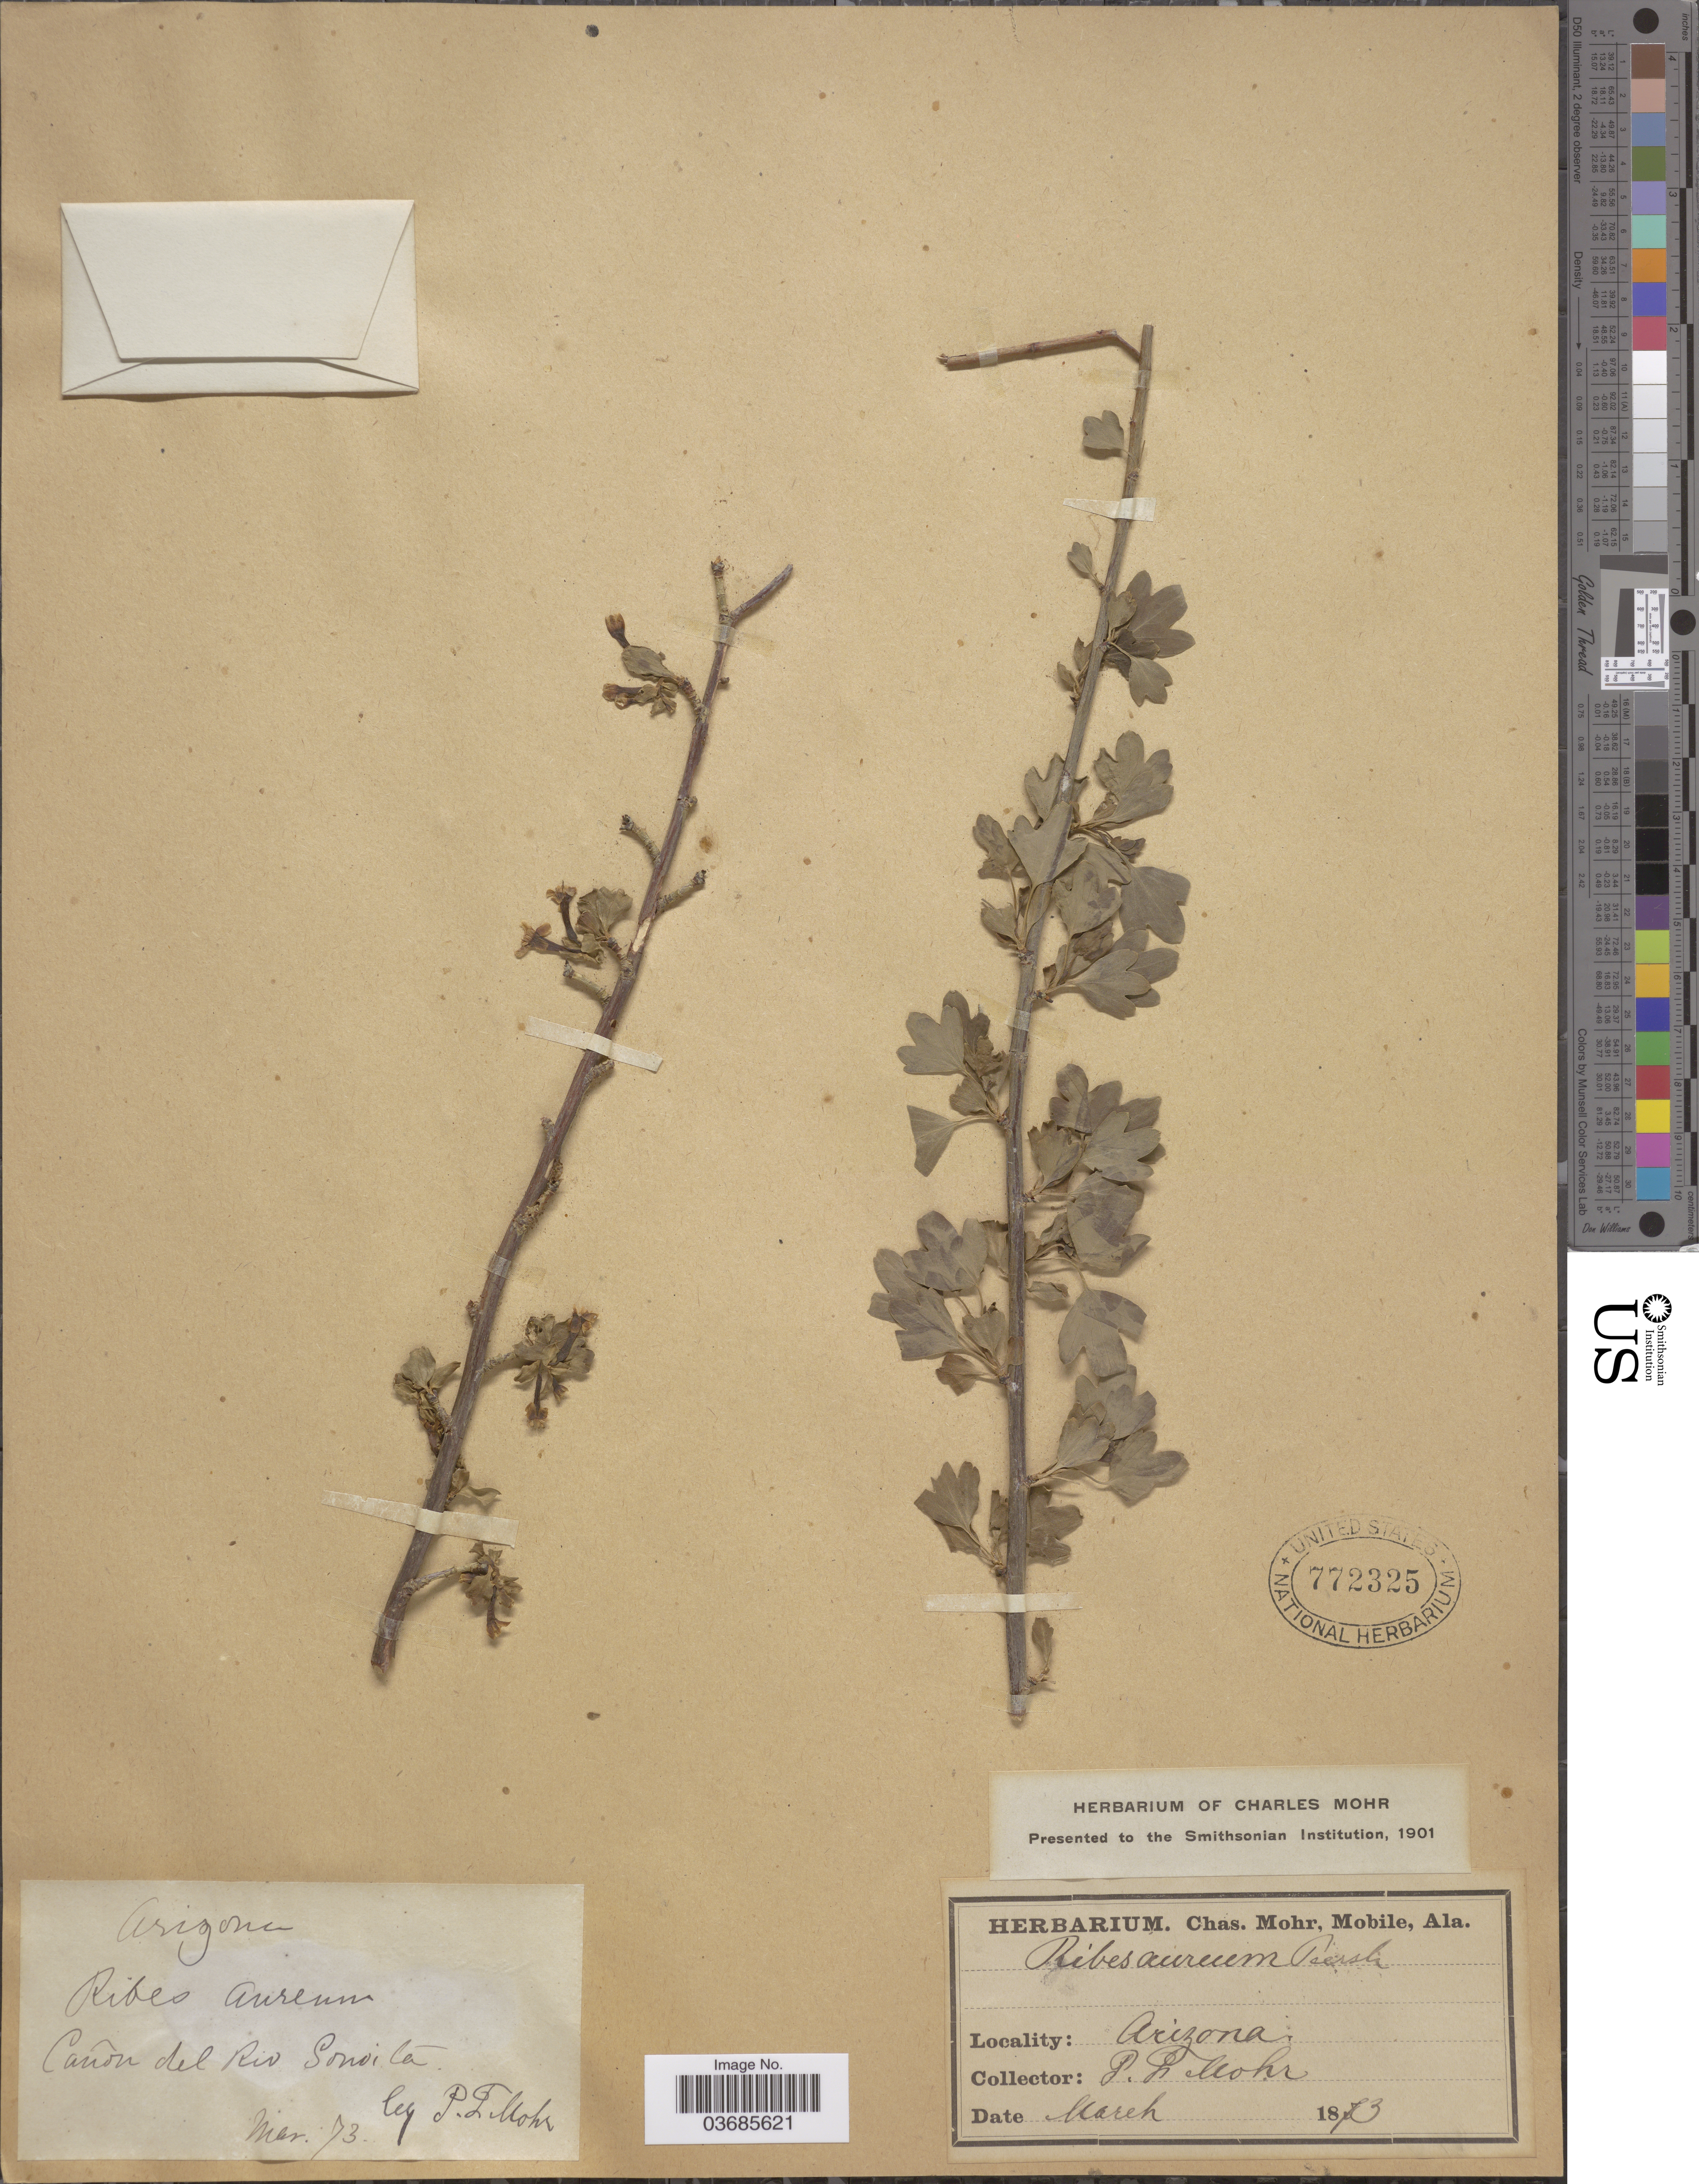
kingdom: Plantae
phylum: Tracheophyta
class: Magnoliopsida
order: Saxifragales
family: Grossulariaceae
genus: Ribes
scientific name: Ribes aureum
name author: Pursh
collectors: P. F. Mohr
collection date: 1873-03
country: United States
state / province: Arizona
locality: Cañon del Rio Sonoita.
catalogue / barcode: US 772325